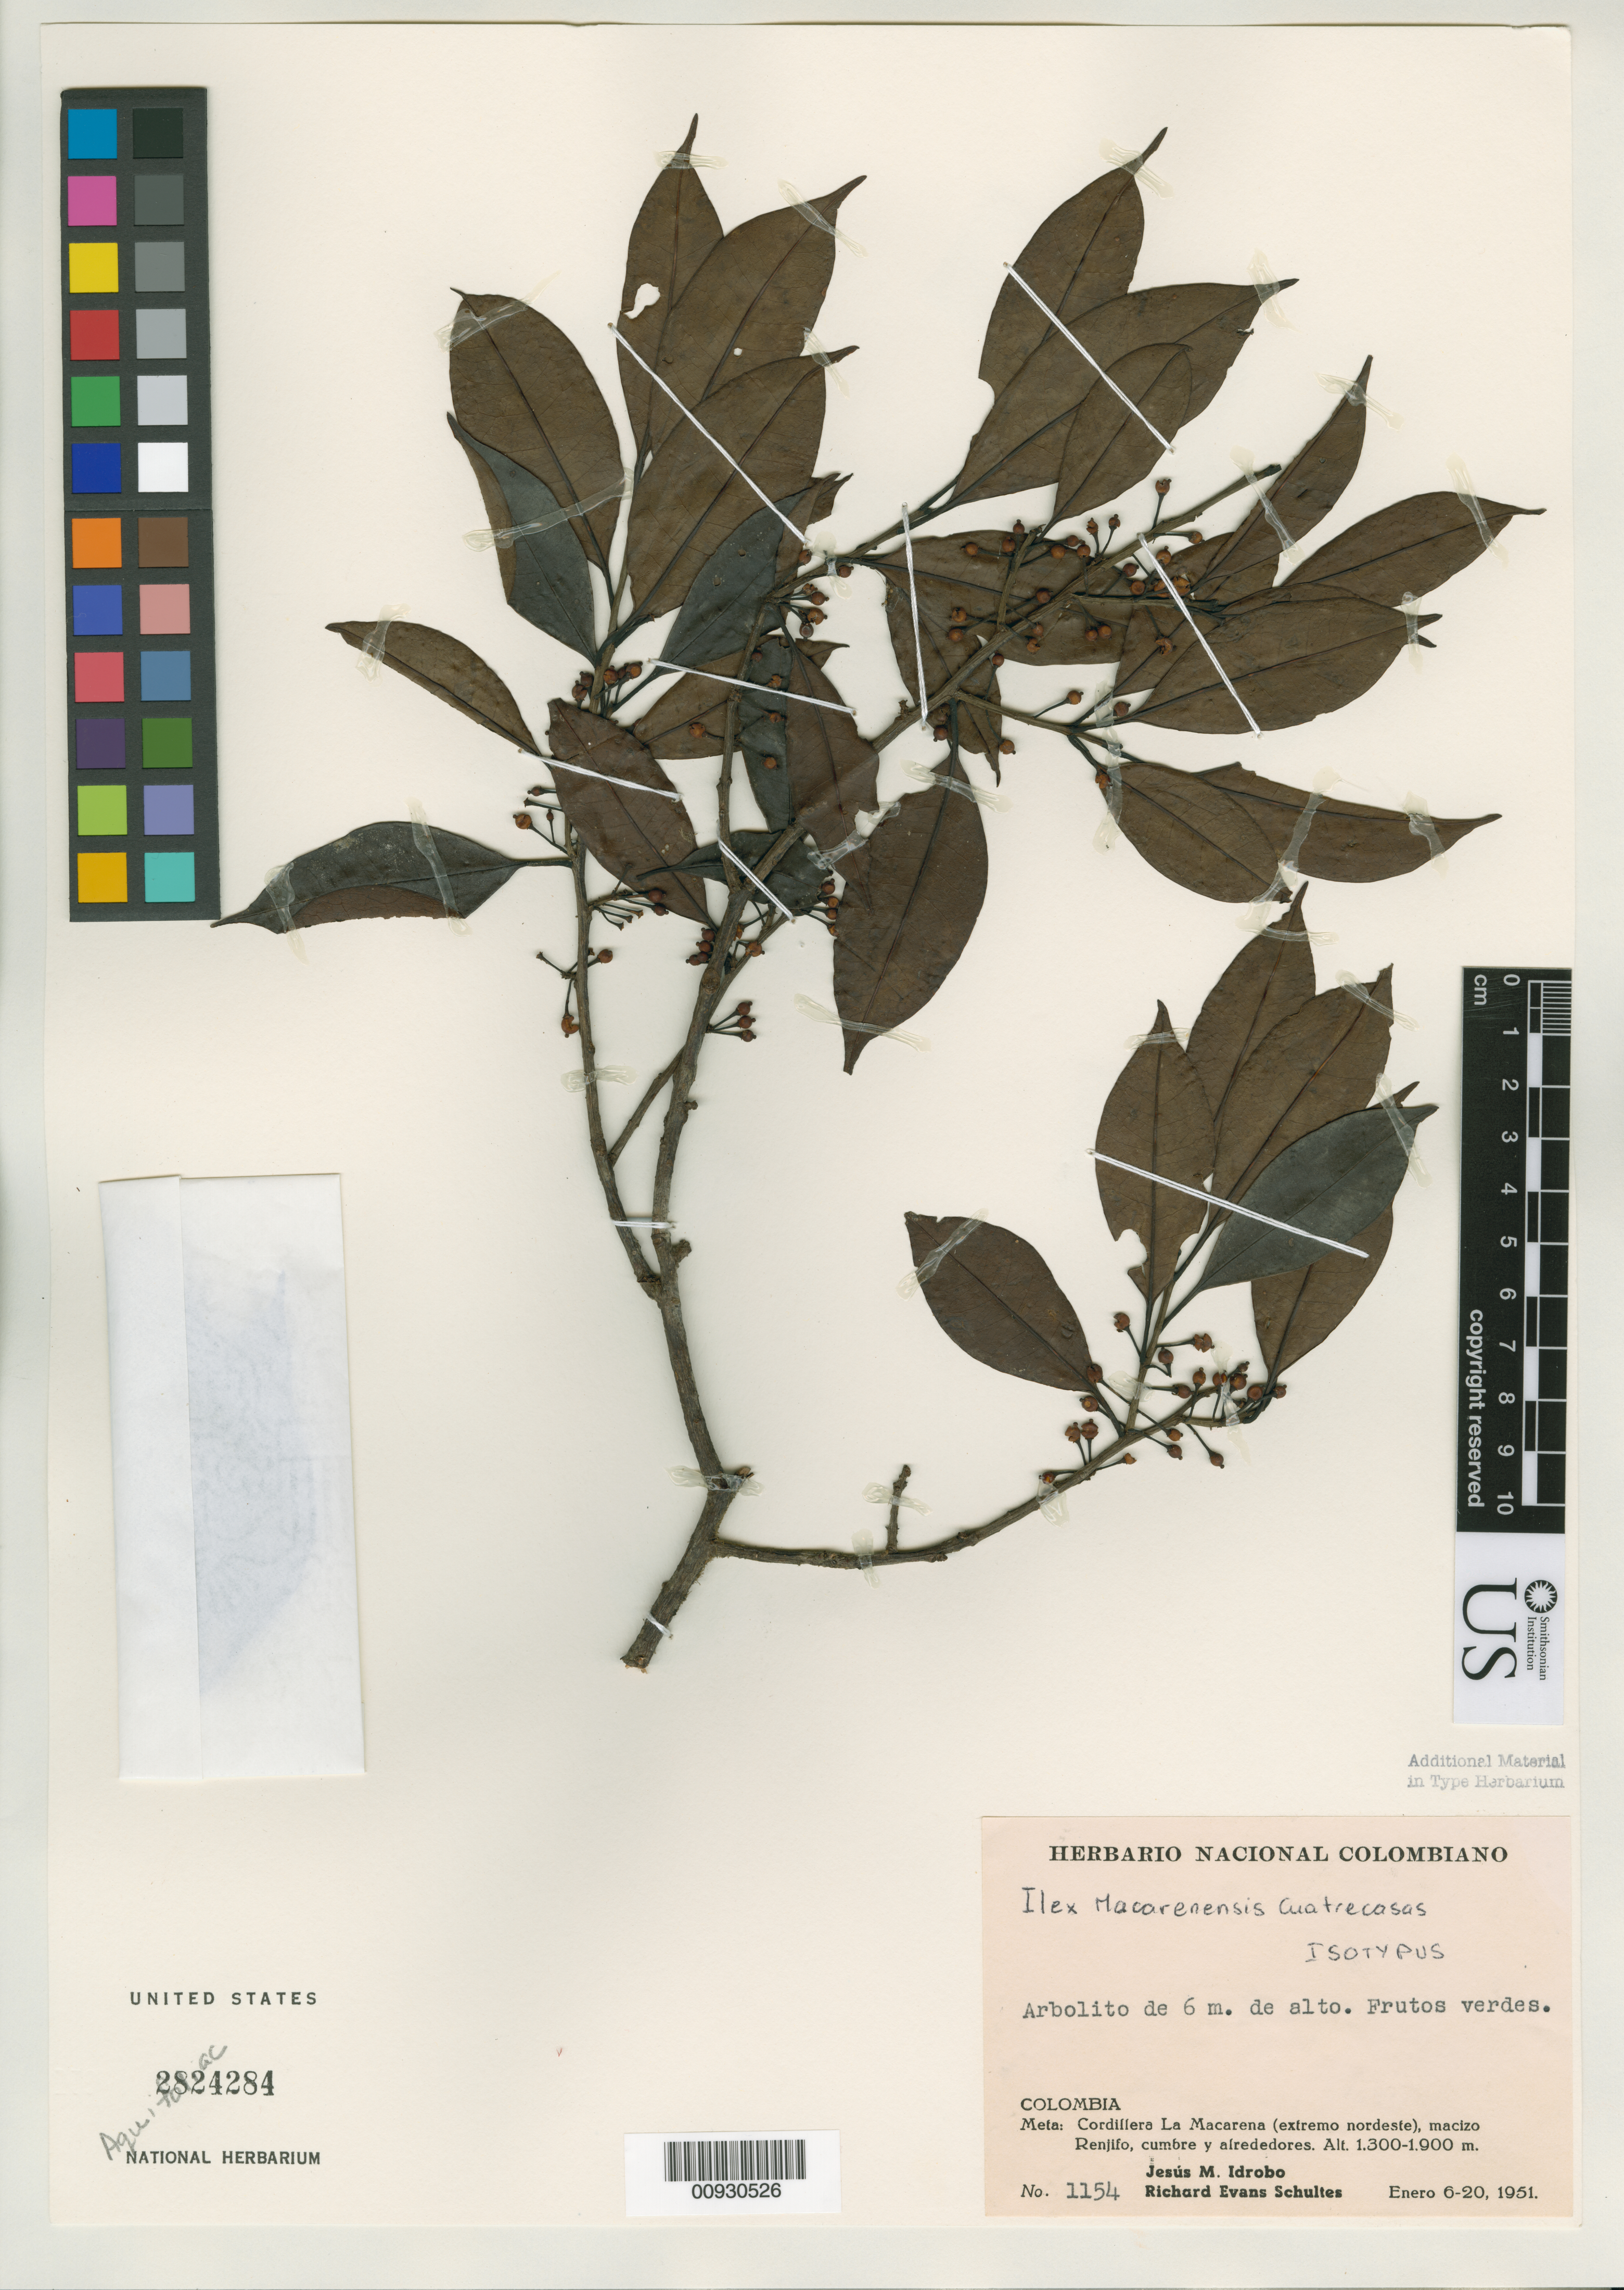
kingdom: Plantae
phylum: Tracheophyta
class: Magnoliopsida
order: Aquifoliales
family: Aquifoliaceae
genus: Ilex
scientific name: Ilex macarenensis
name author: Cuatrec.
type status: Isotype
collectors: J. M. Idrobo & R. E. Schultes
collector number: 1154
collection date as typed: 06 Jan 1951 to 20 Jan 1951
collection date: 1951-01-06/1951-01-20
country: Colombia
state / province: Meta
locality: Cordillera La Macarena.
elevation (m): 1300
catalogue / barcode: US 2824284